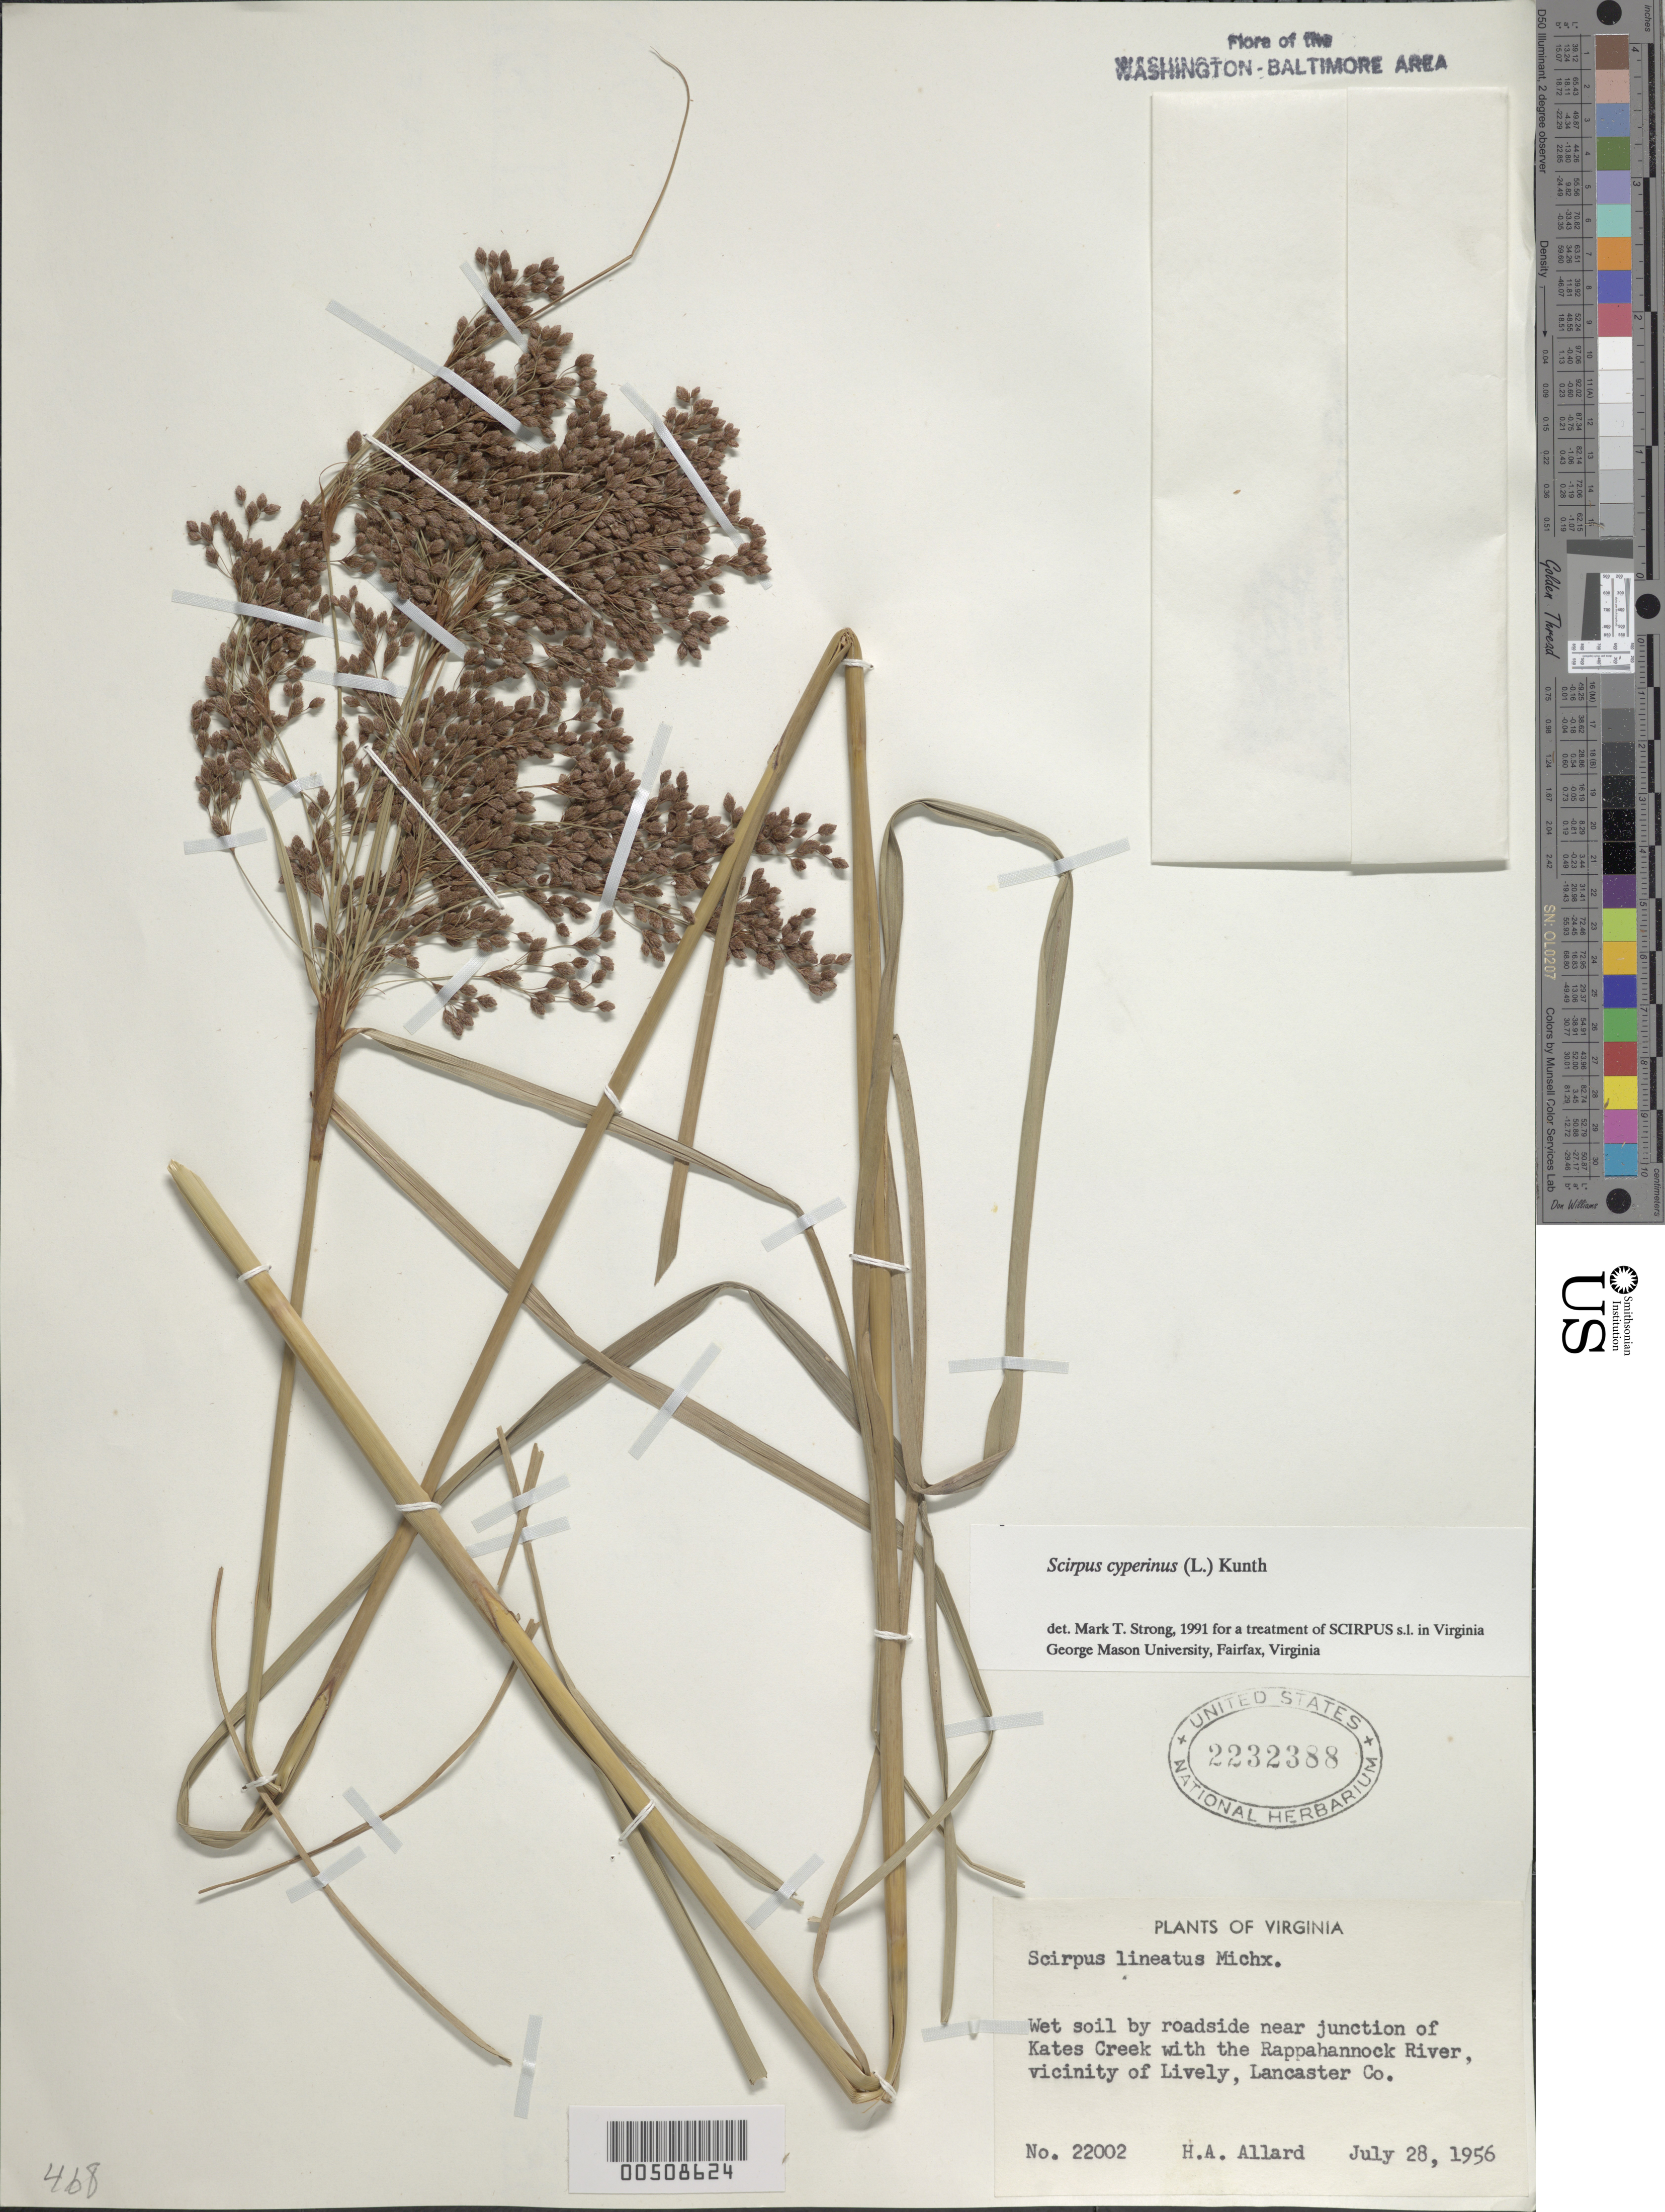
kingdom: Plantae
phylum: Tracheophyta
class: Liliopsida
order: Poales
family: Cyperaceae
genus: Scirpus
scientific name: Scirpus cyperinus (L.) Kunth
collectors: H. A. Allard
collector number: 22002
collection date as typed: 28 Jul 1956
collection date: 1956-07-28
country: United States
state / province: Virginia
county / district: Lancaster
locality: Near junction of Kates Creek with the Rappahannock River, near Lively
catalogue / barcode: US 2232388